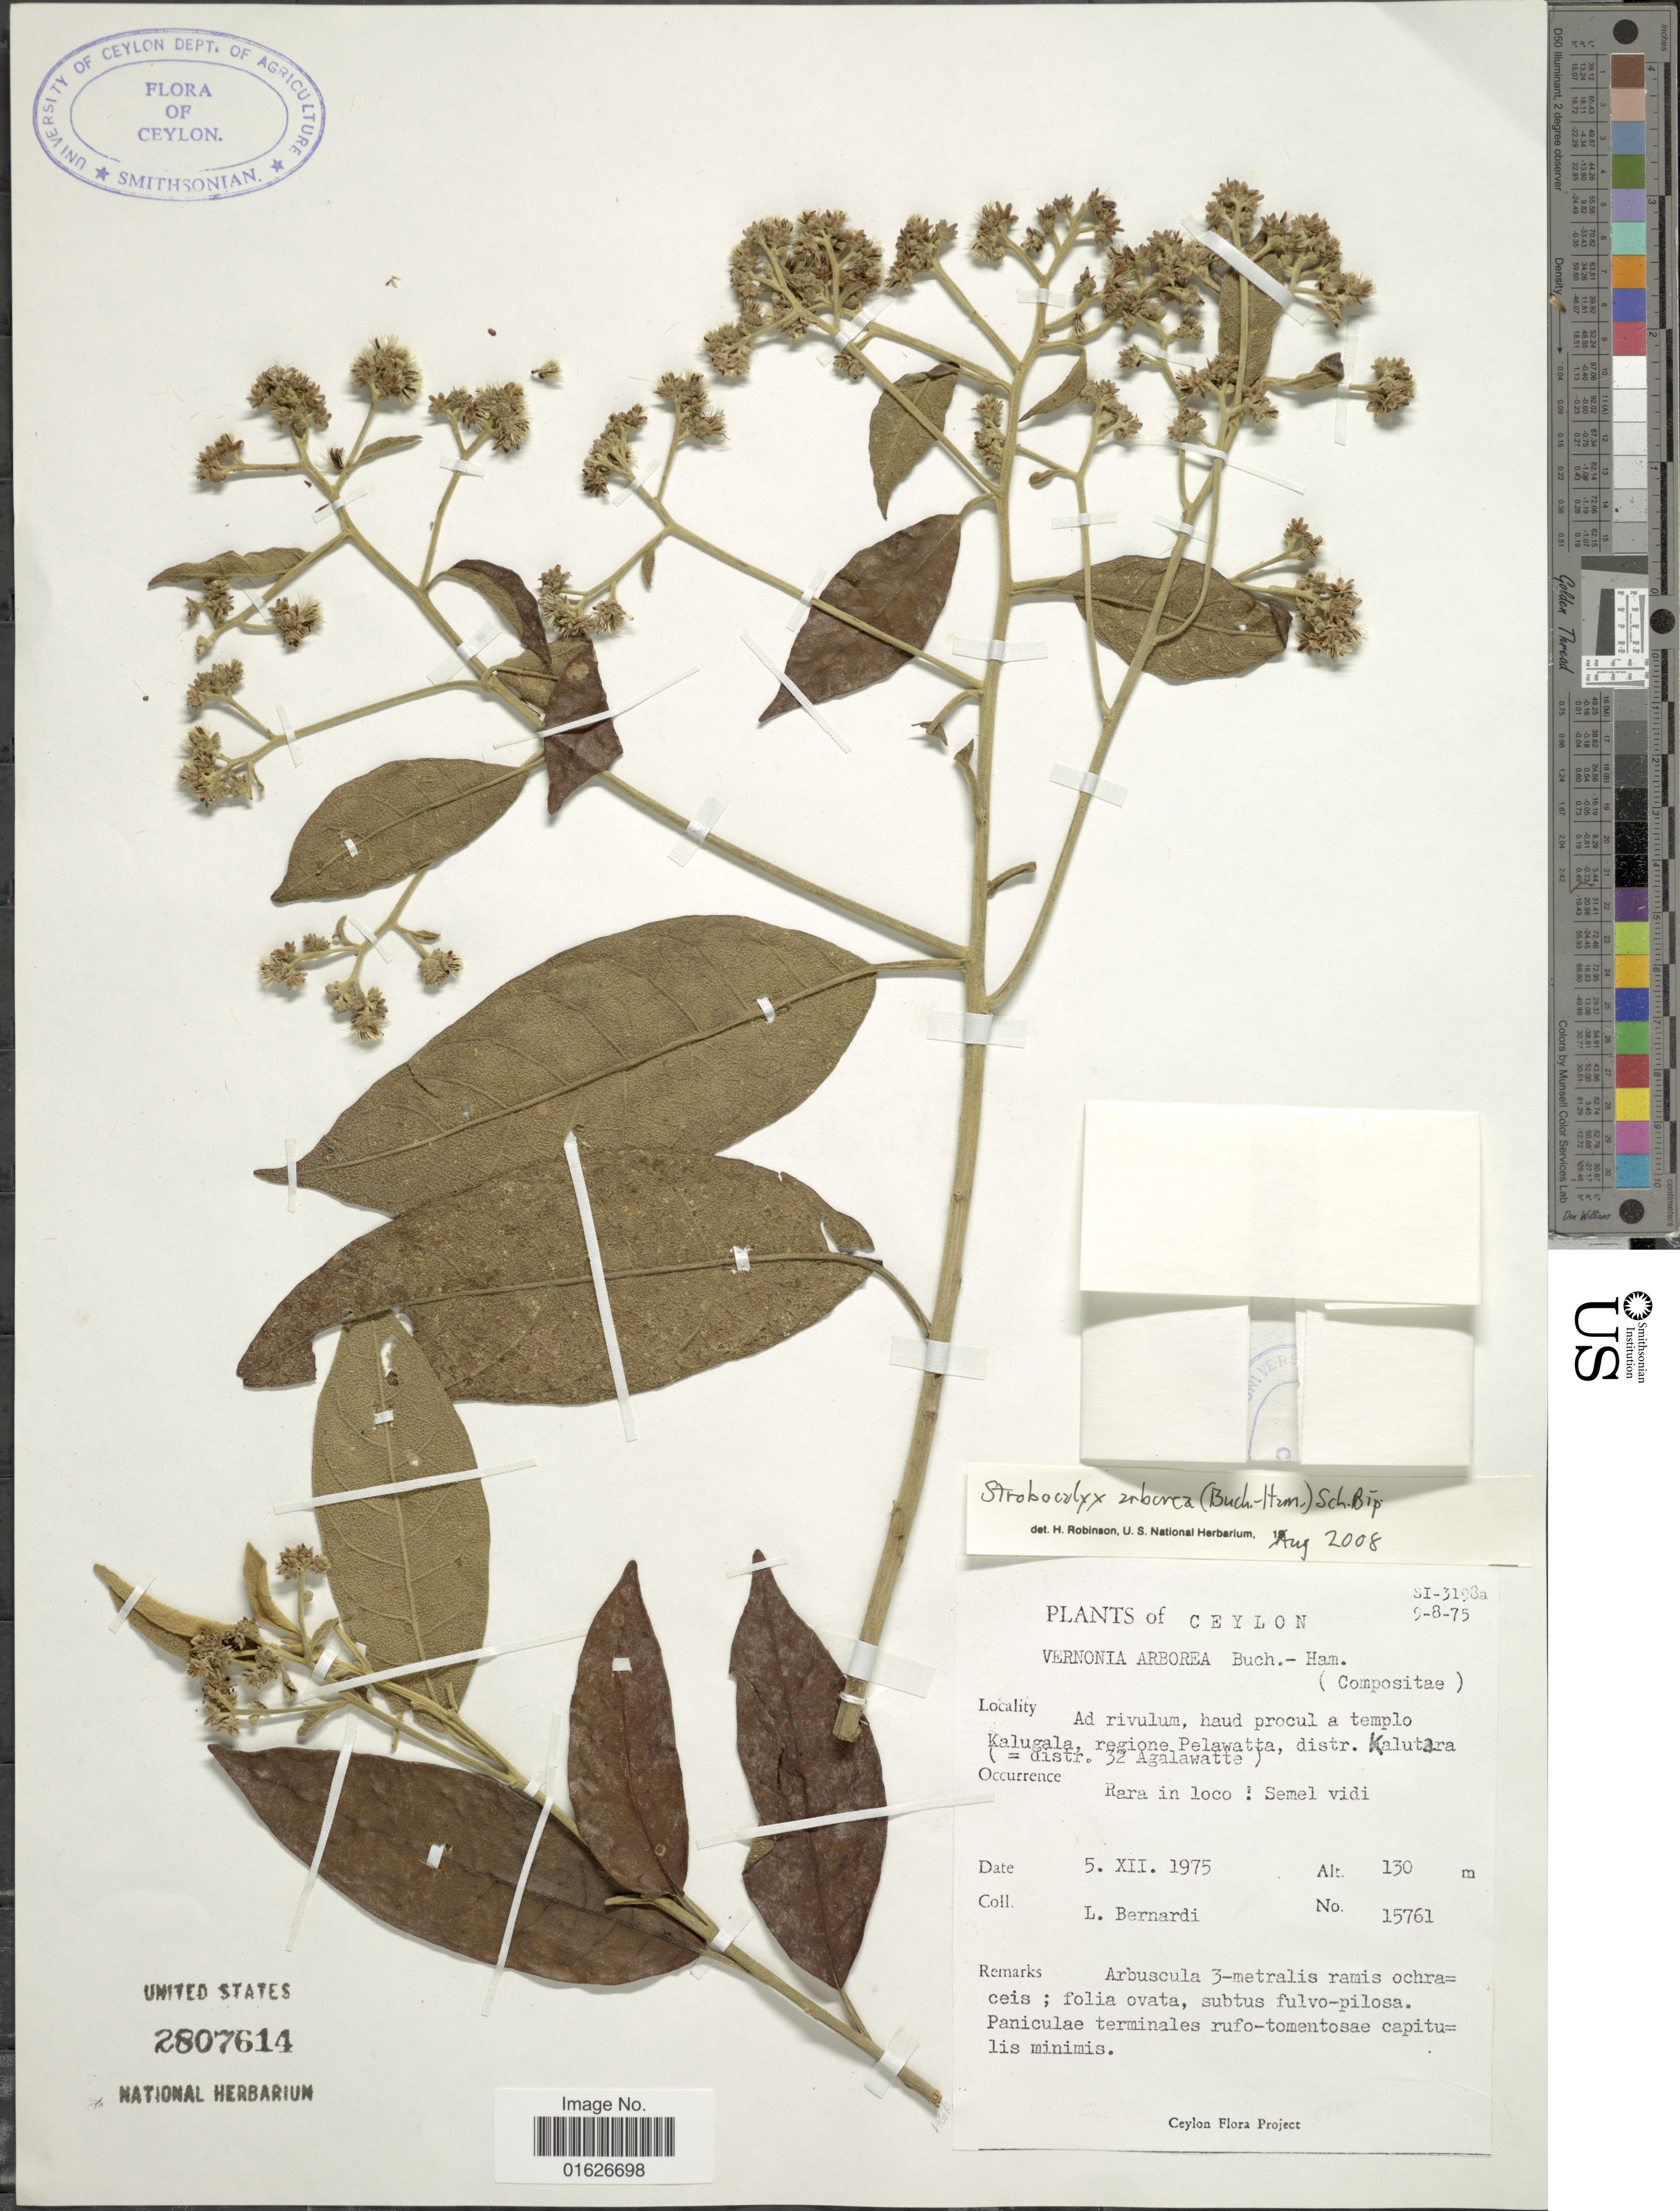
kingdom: Plantae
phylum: Tracheophyta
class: Magnoliopsida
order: Asterales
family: Asteraceae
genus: Strobocalyx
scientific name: Strobocalyx arborea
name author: (Buch.-Ham.) Sch. Bip.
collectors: L. Bernardi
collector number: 15761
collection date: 1975-12-05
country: Sri Lanka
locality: Ceylon, Kalugala, regione Pelewatta, distr Kalutara ( = distr . 32 Agalawatte )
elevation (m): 130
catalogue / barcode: US 2807614